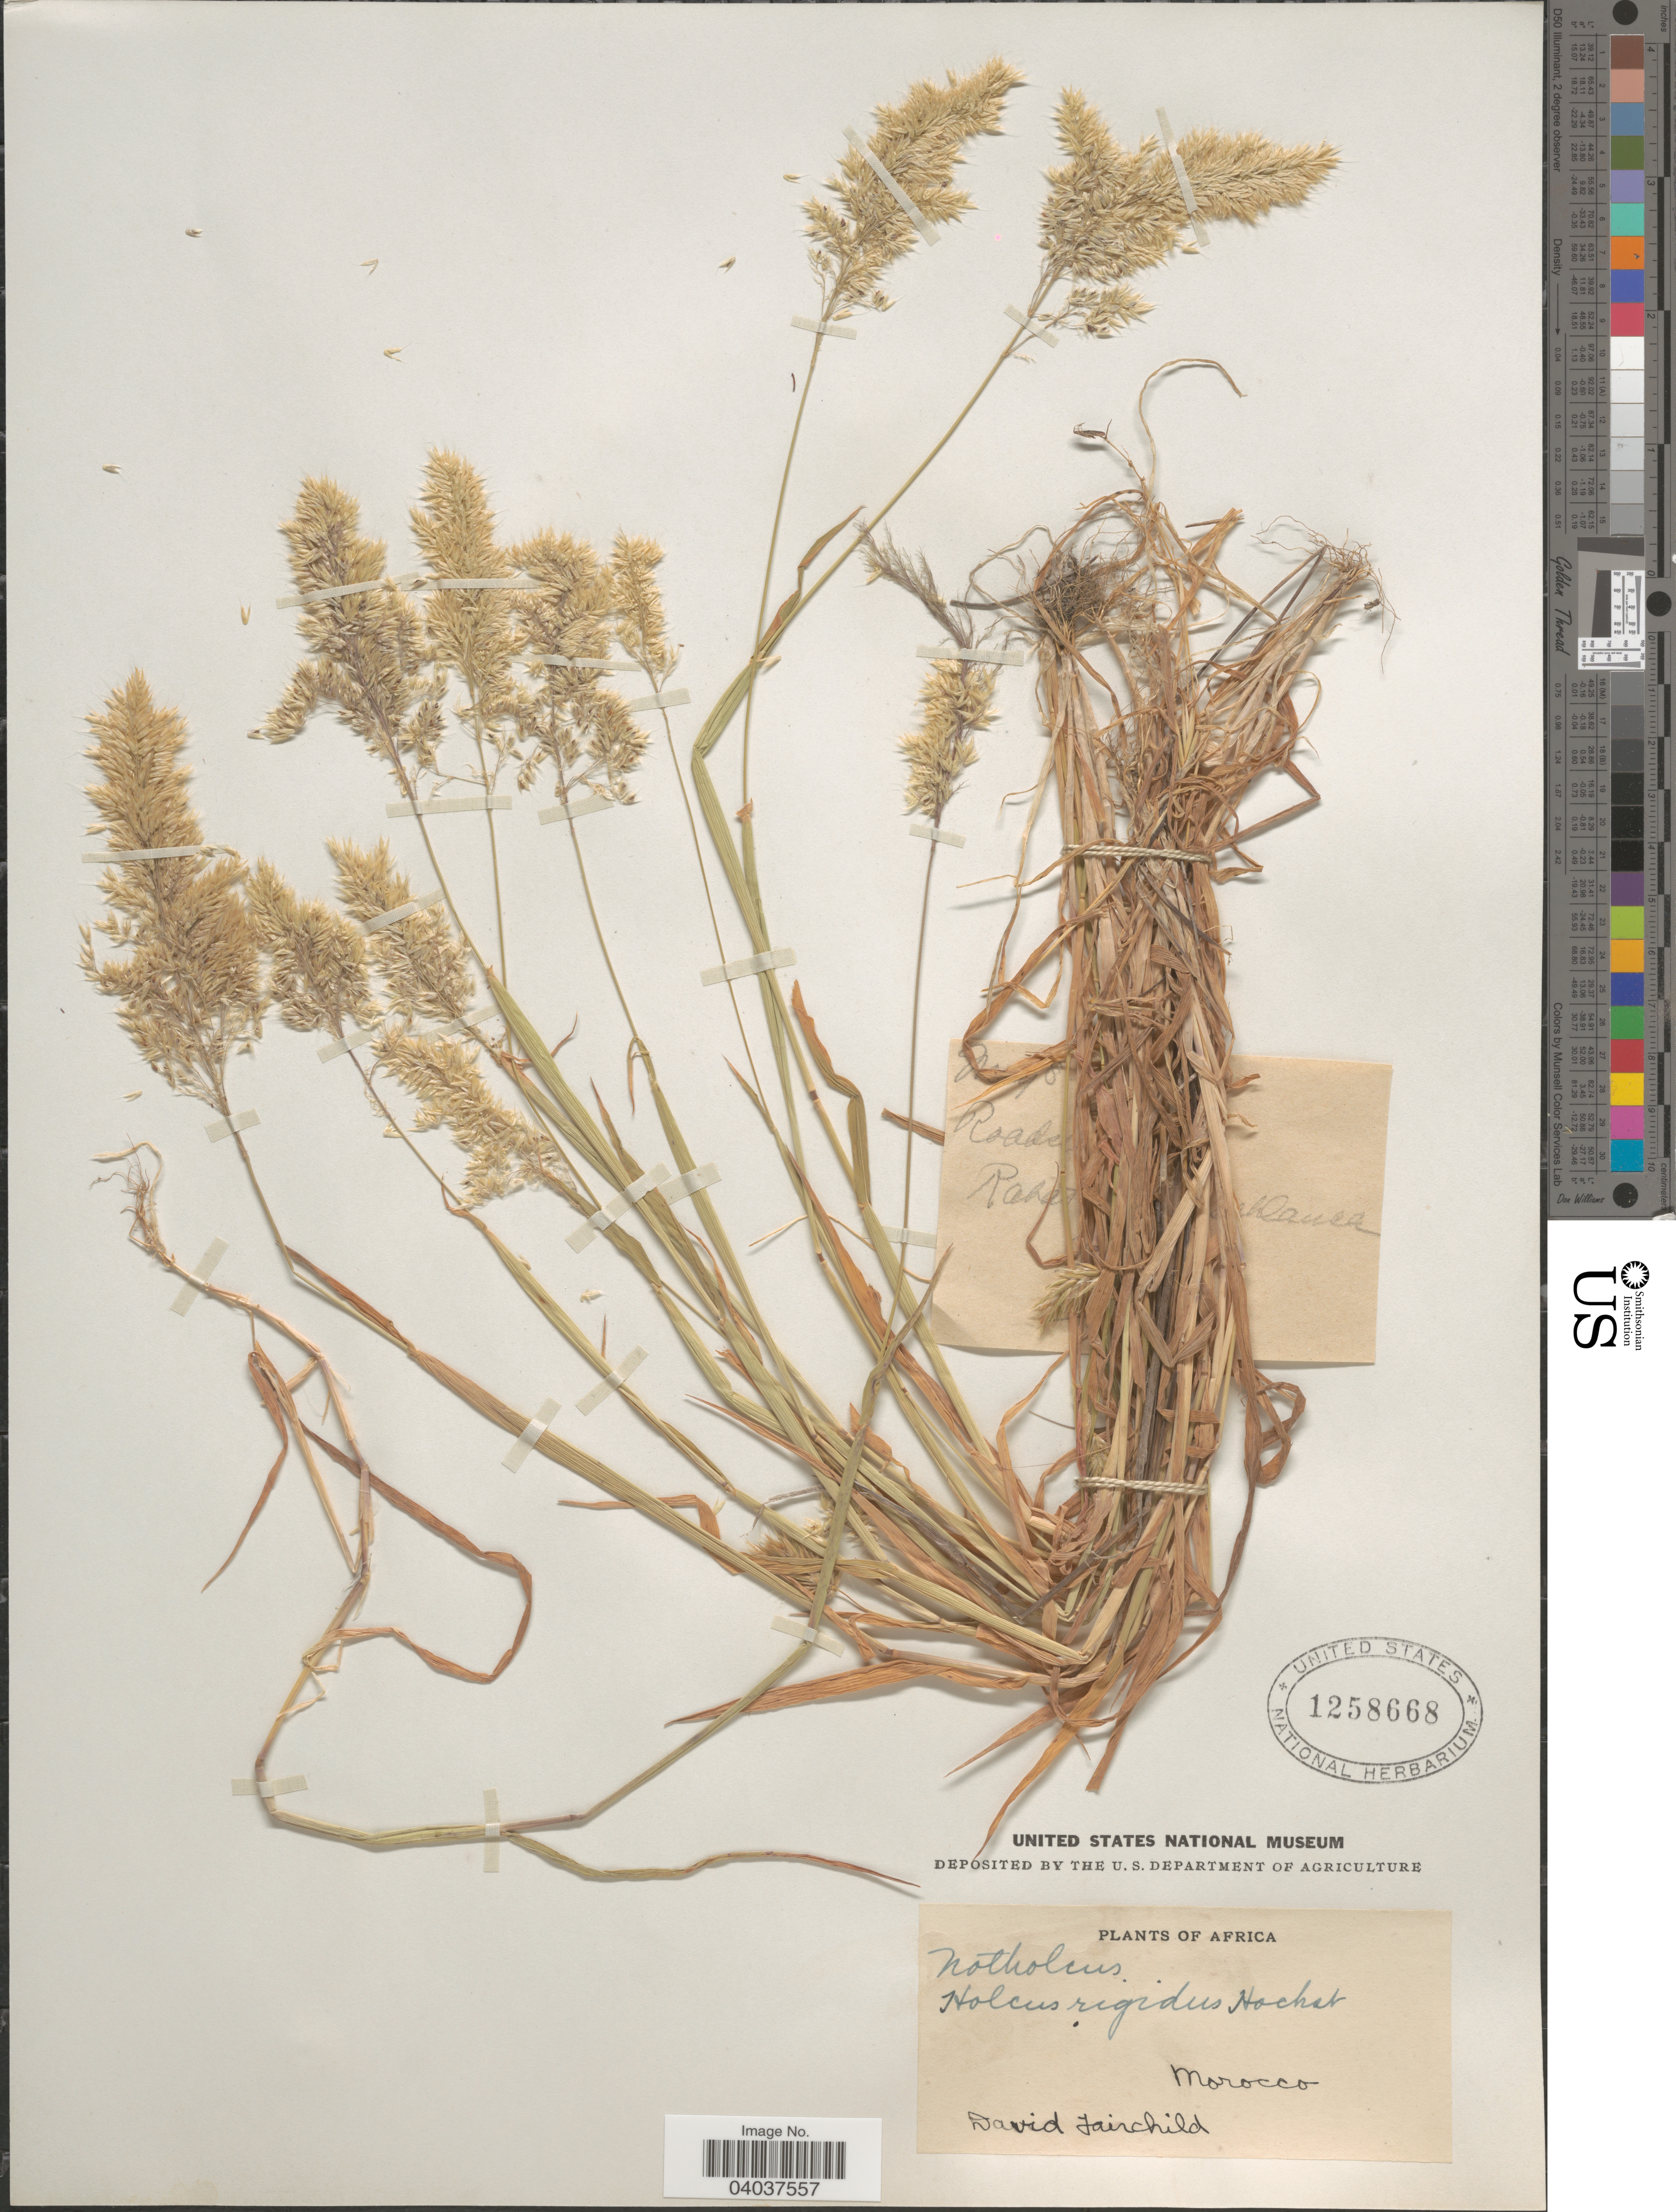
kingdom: Plantae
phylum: Tracheophyta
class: Liliopsida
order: Poales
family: Poaceae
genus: Holcus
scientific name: Holcus rigidus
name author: Hochst.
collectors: D. Fairchild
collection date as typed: Transcribed d/m/y: /5/98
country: Morocco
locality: Roads[illegible text] Rahat [illegible text]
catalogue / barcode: US 1258668